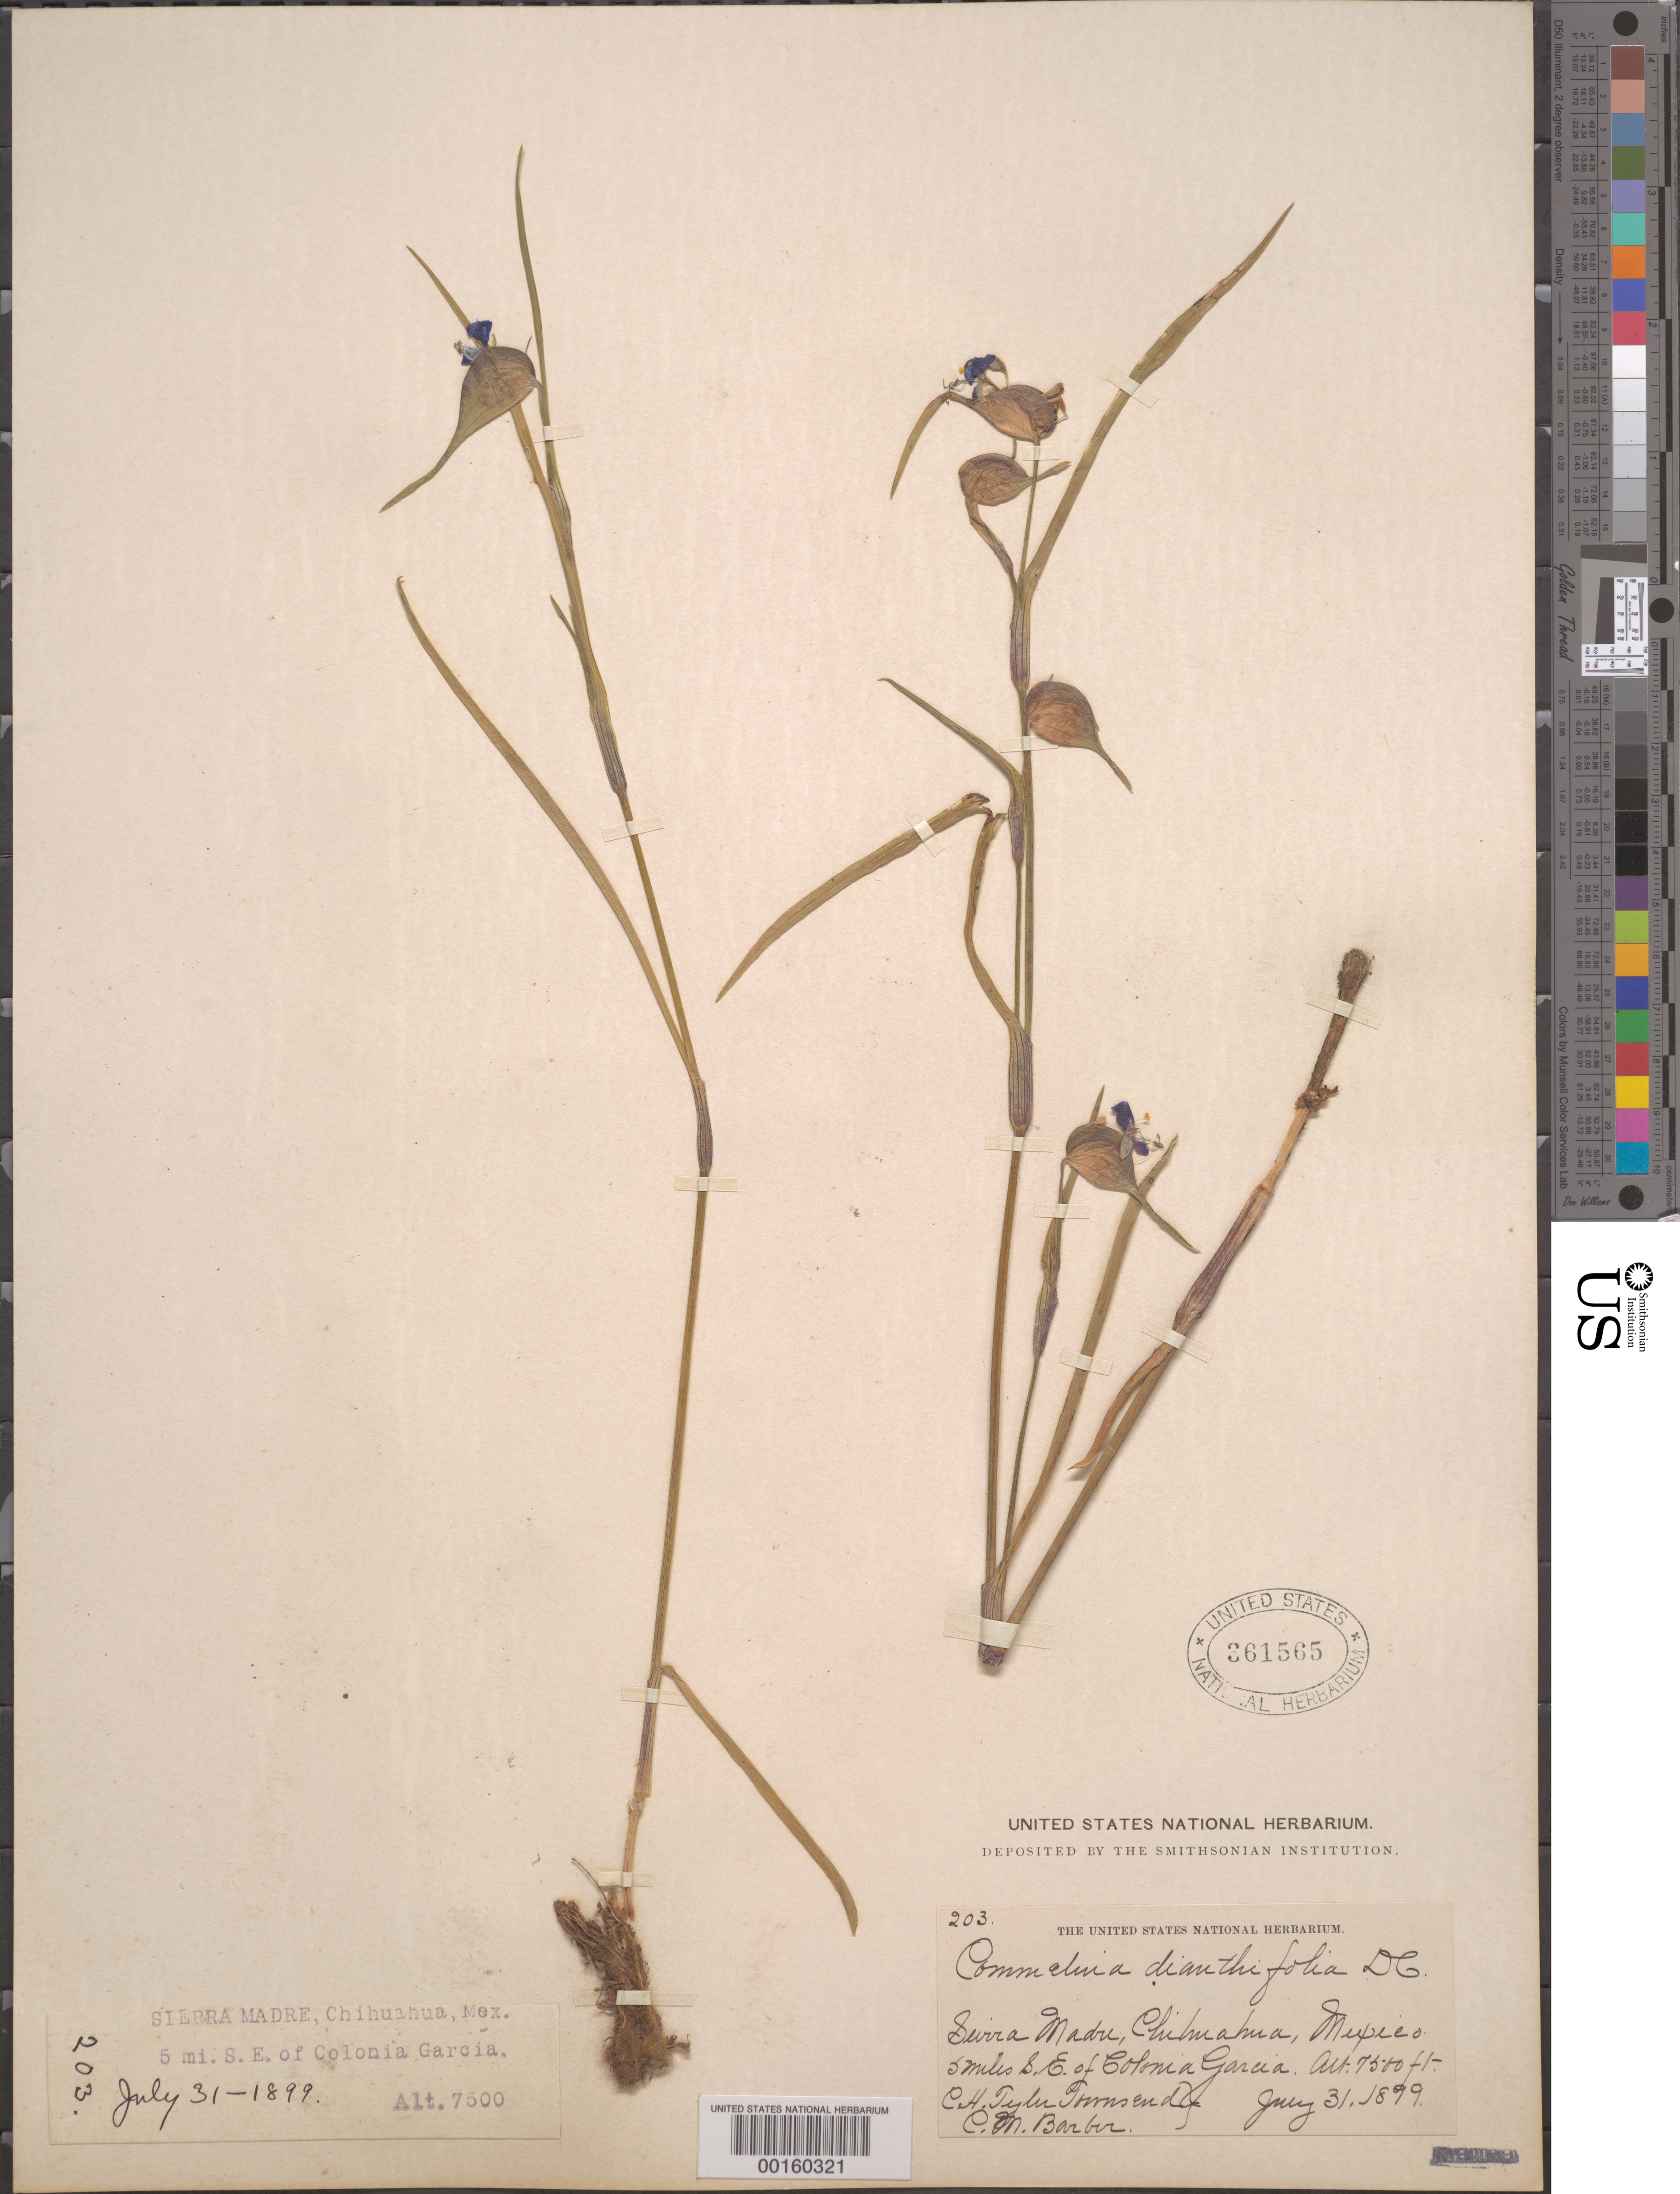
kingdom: Plantae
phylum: Tracheophyta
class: Liliopsida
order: Commelinales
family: Commelinaceae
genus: Commelina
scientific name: Commelina dianthifolia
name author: Redouté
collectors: C. H. T. Townsend & C. Barber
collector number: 203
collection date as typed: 31 Jul 1899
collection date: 1899-07-31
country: Mexico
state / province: Chihuahua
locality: Sierra Madre; SE of Colonia Garcia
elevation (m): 2288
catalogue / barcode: US 361565